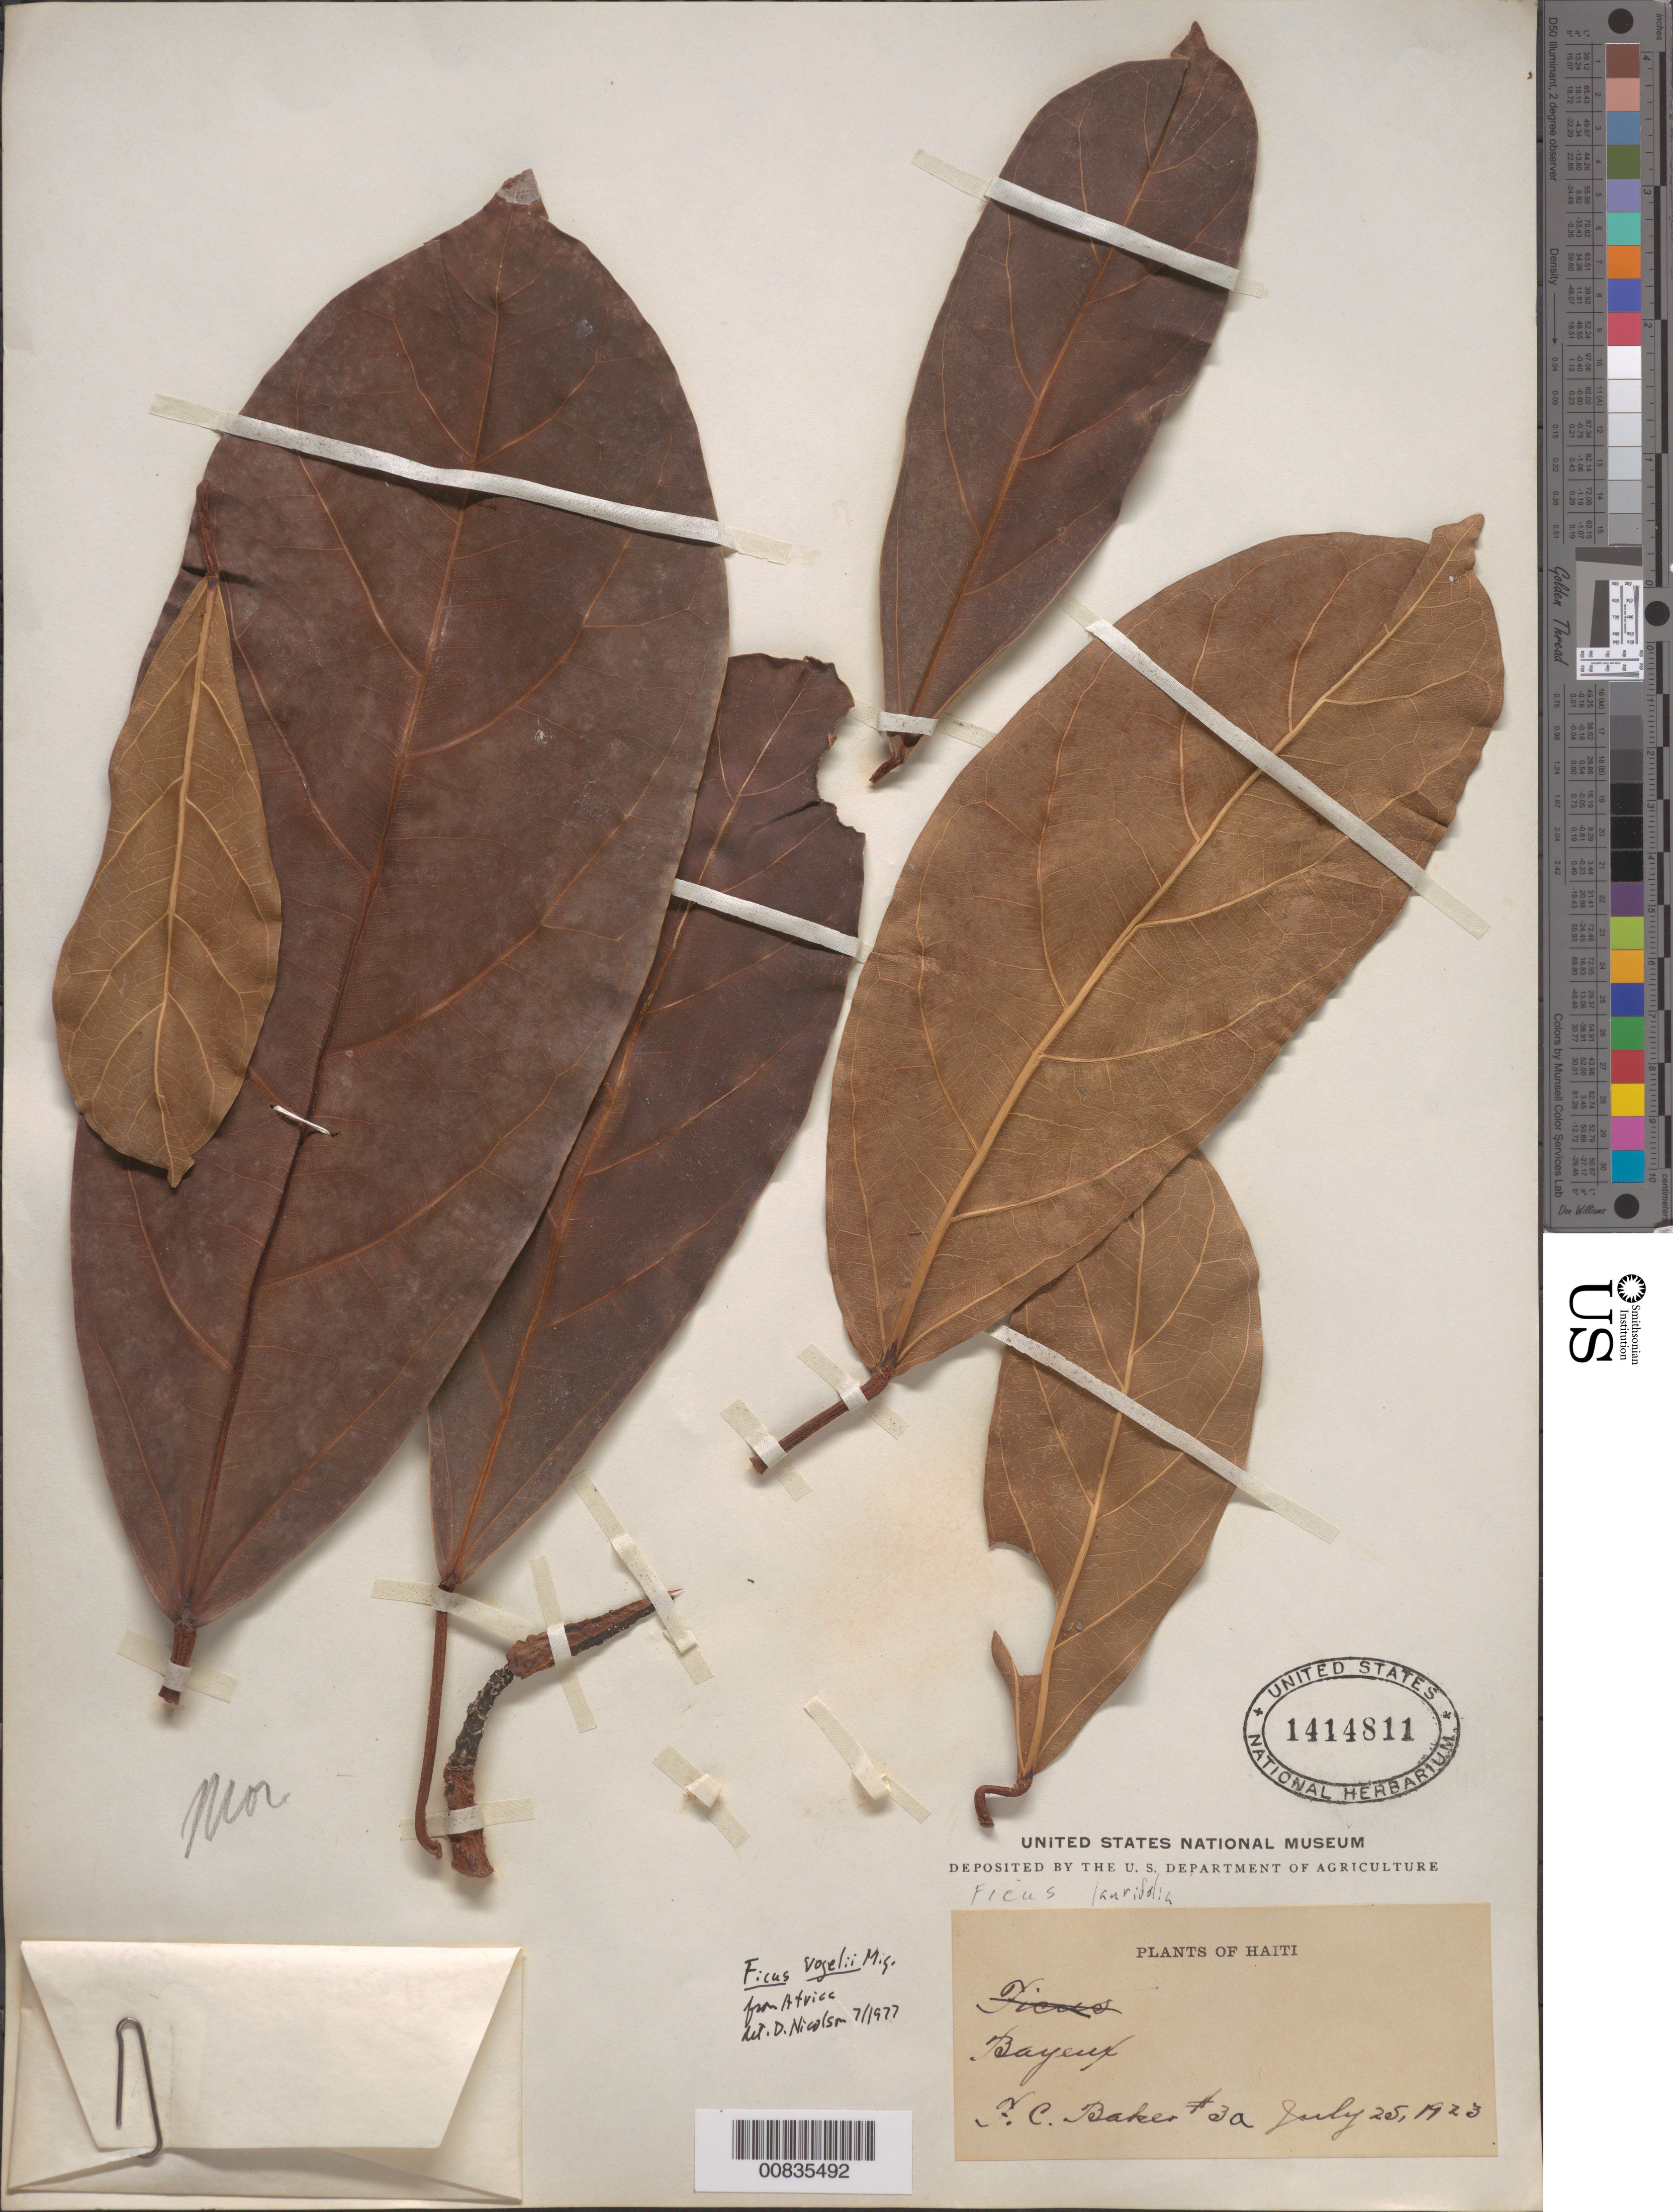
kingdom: Plantae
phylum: Tracheophyta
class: Magnoliopsida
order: Rosales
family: Moraceae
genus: Ficus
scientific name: Ficus lutea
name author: Vahl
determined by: Nicolson, Dan H.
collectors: F. C. Baker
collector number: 3a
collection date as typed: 25 Jul 1923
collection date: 1923-07-25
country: Haiti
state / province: Nord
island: Hispaniola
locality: Bayeux.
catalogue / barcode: US 1414811